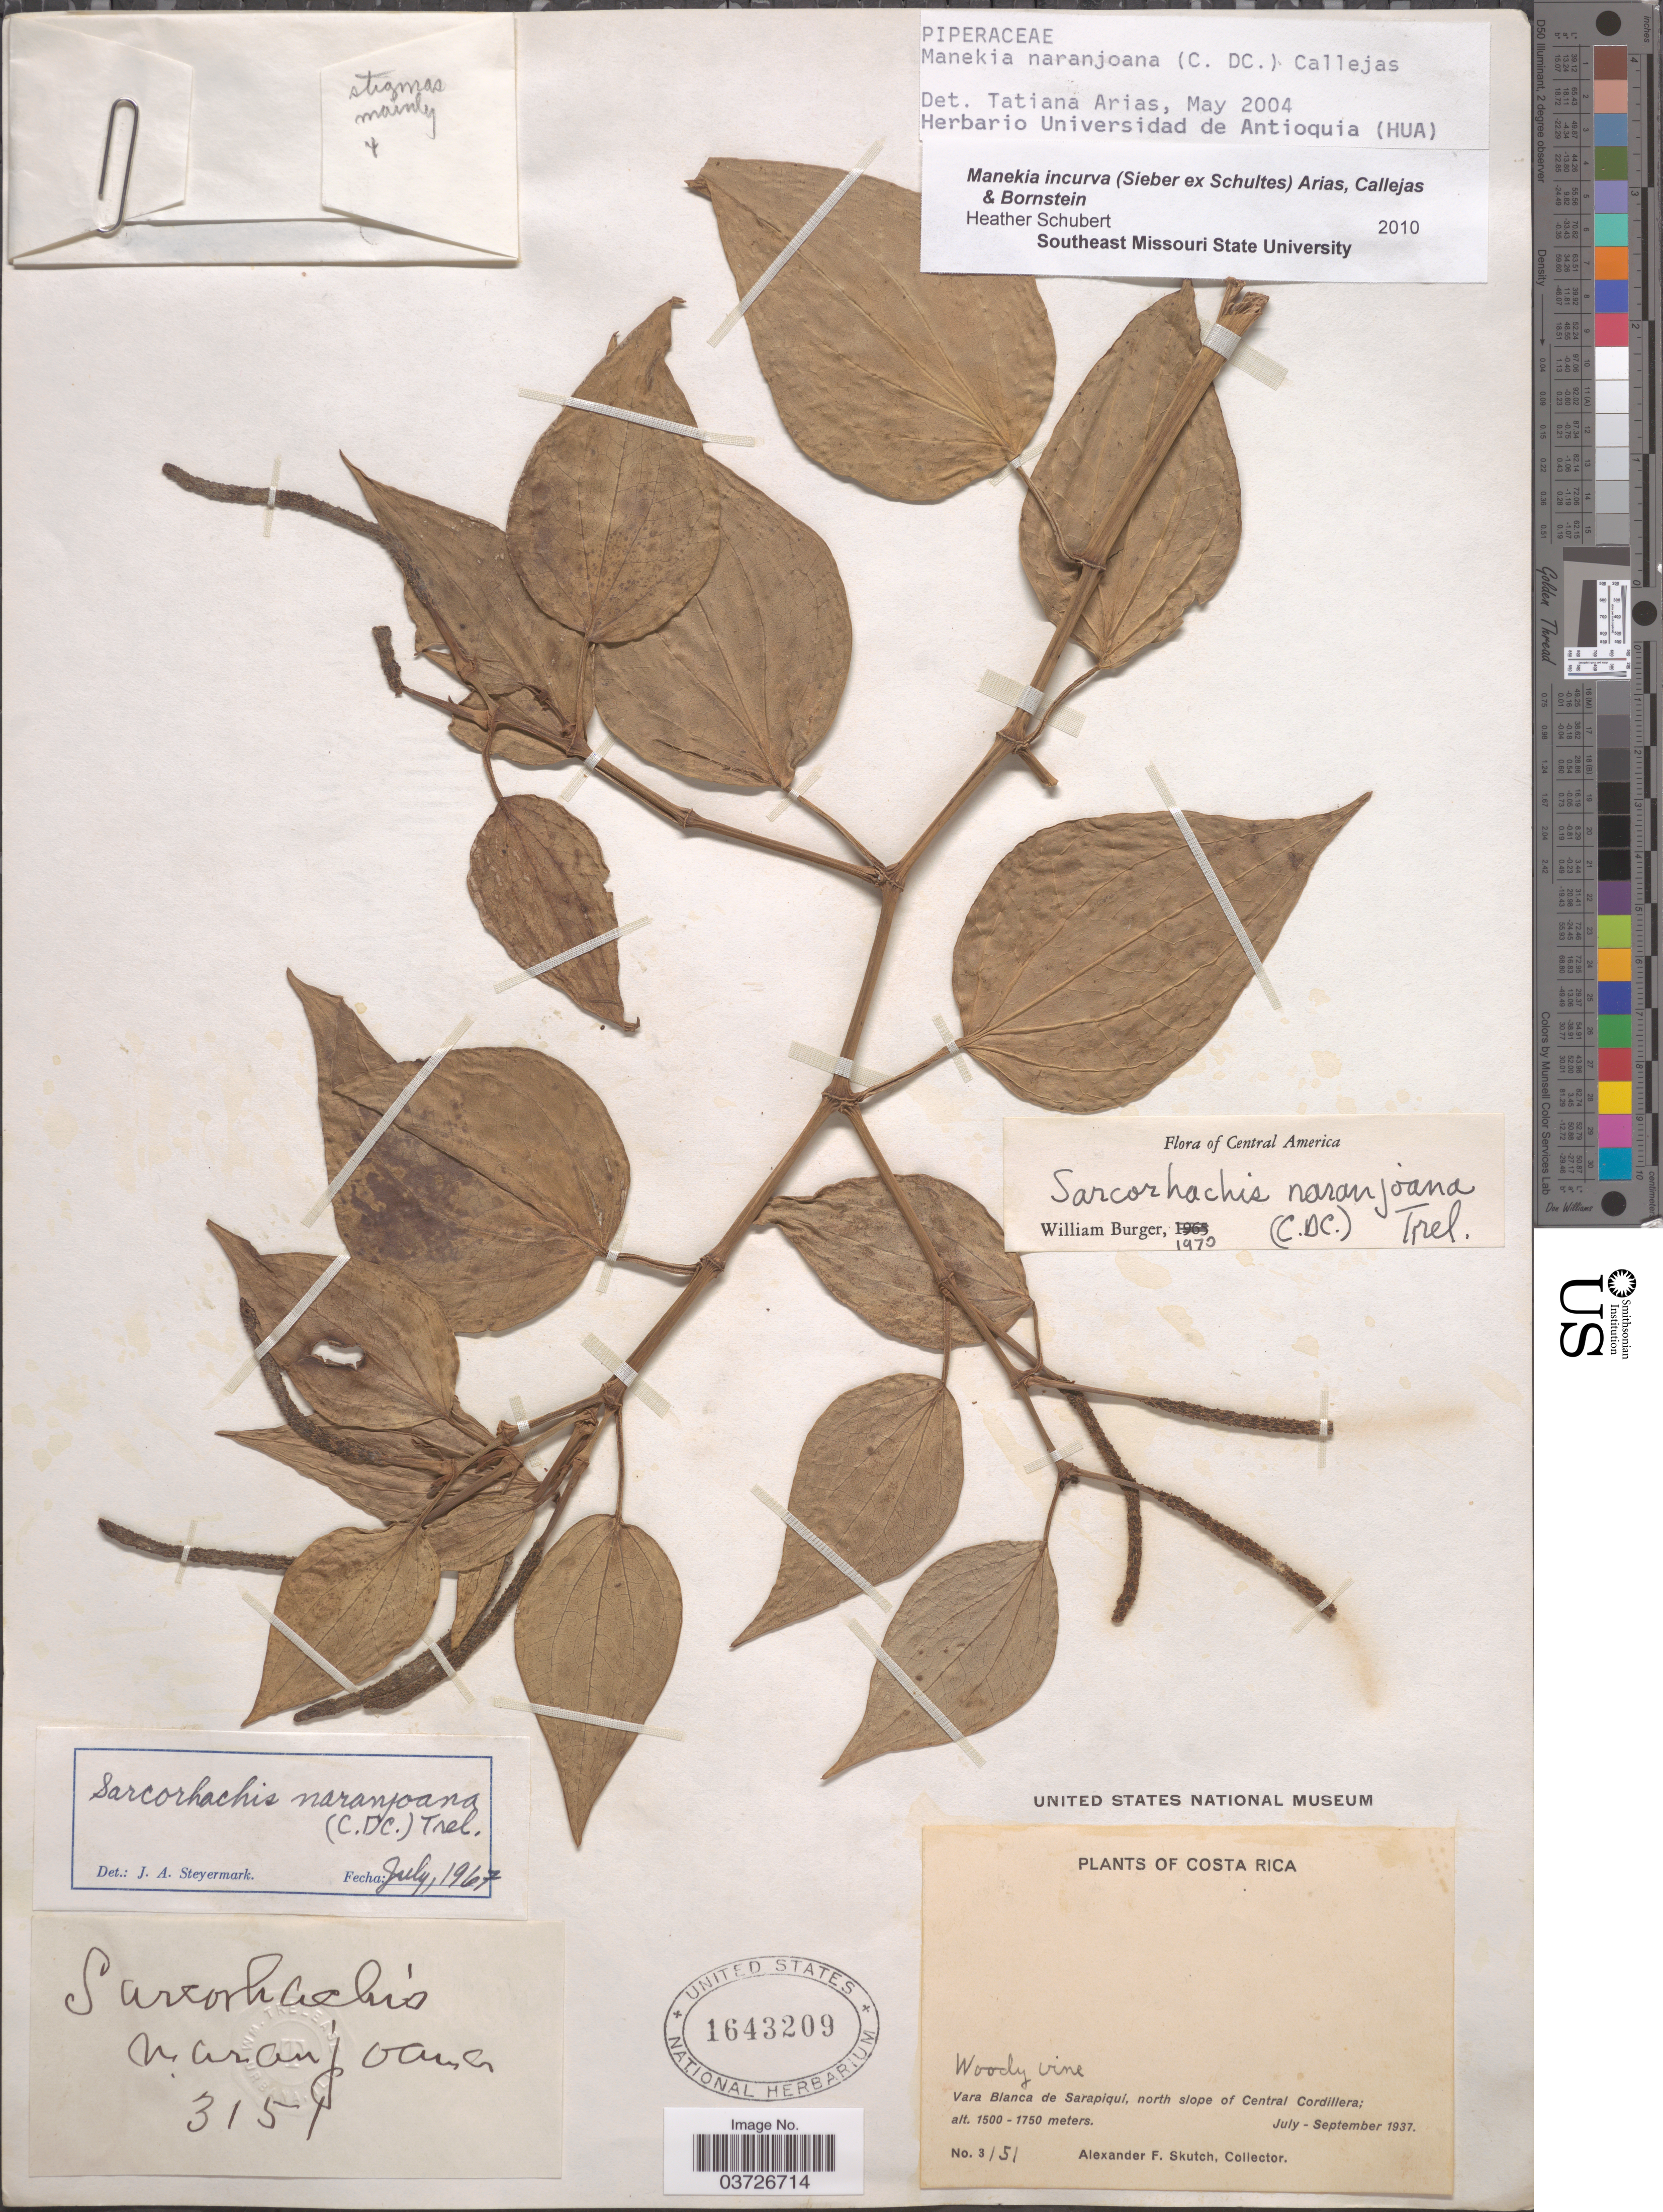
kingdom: Plantae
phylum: Tracheophyta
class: Magnoliopsida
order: Piperales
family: Piperaceae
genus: Manekia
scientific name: Manekia incurva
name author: (Sieber ex Schult.) T. Arias et al.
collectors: A. F. Skutch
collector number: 3151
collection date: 1937-07/1937-09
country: Costa Rica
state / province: Heredia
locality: Vara Blanca de Sarapiqui, north slope of Central Cordillera.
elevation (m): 1500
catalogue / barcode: US 1643209